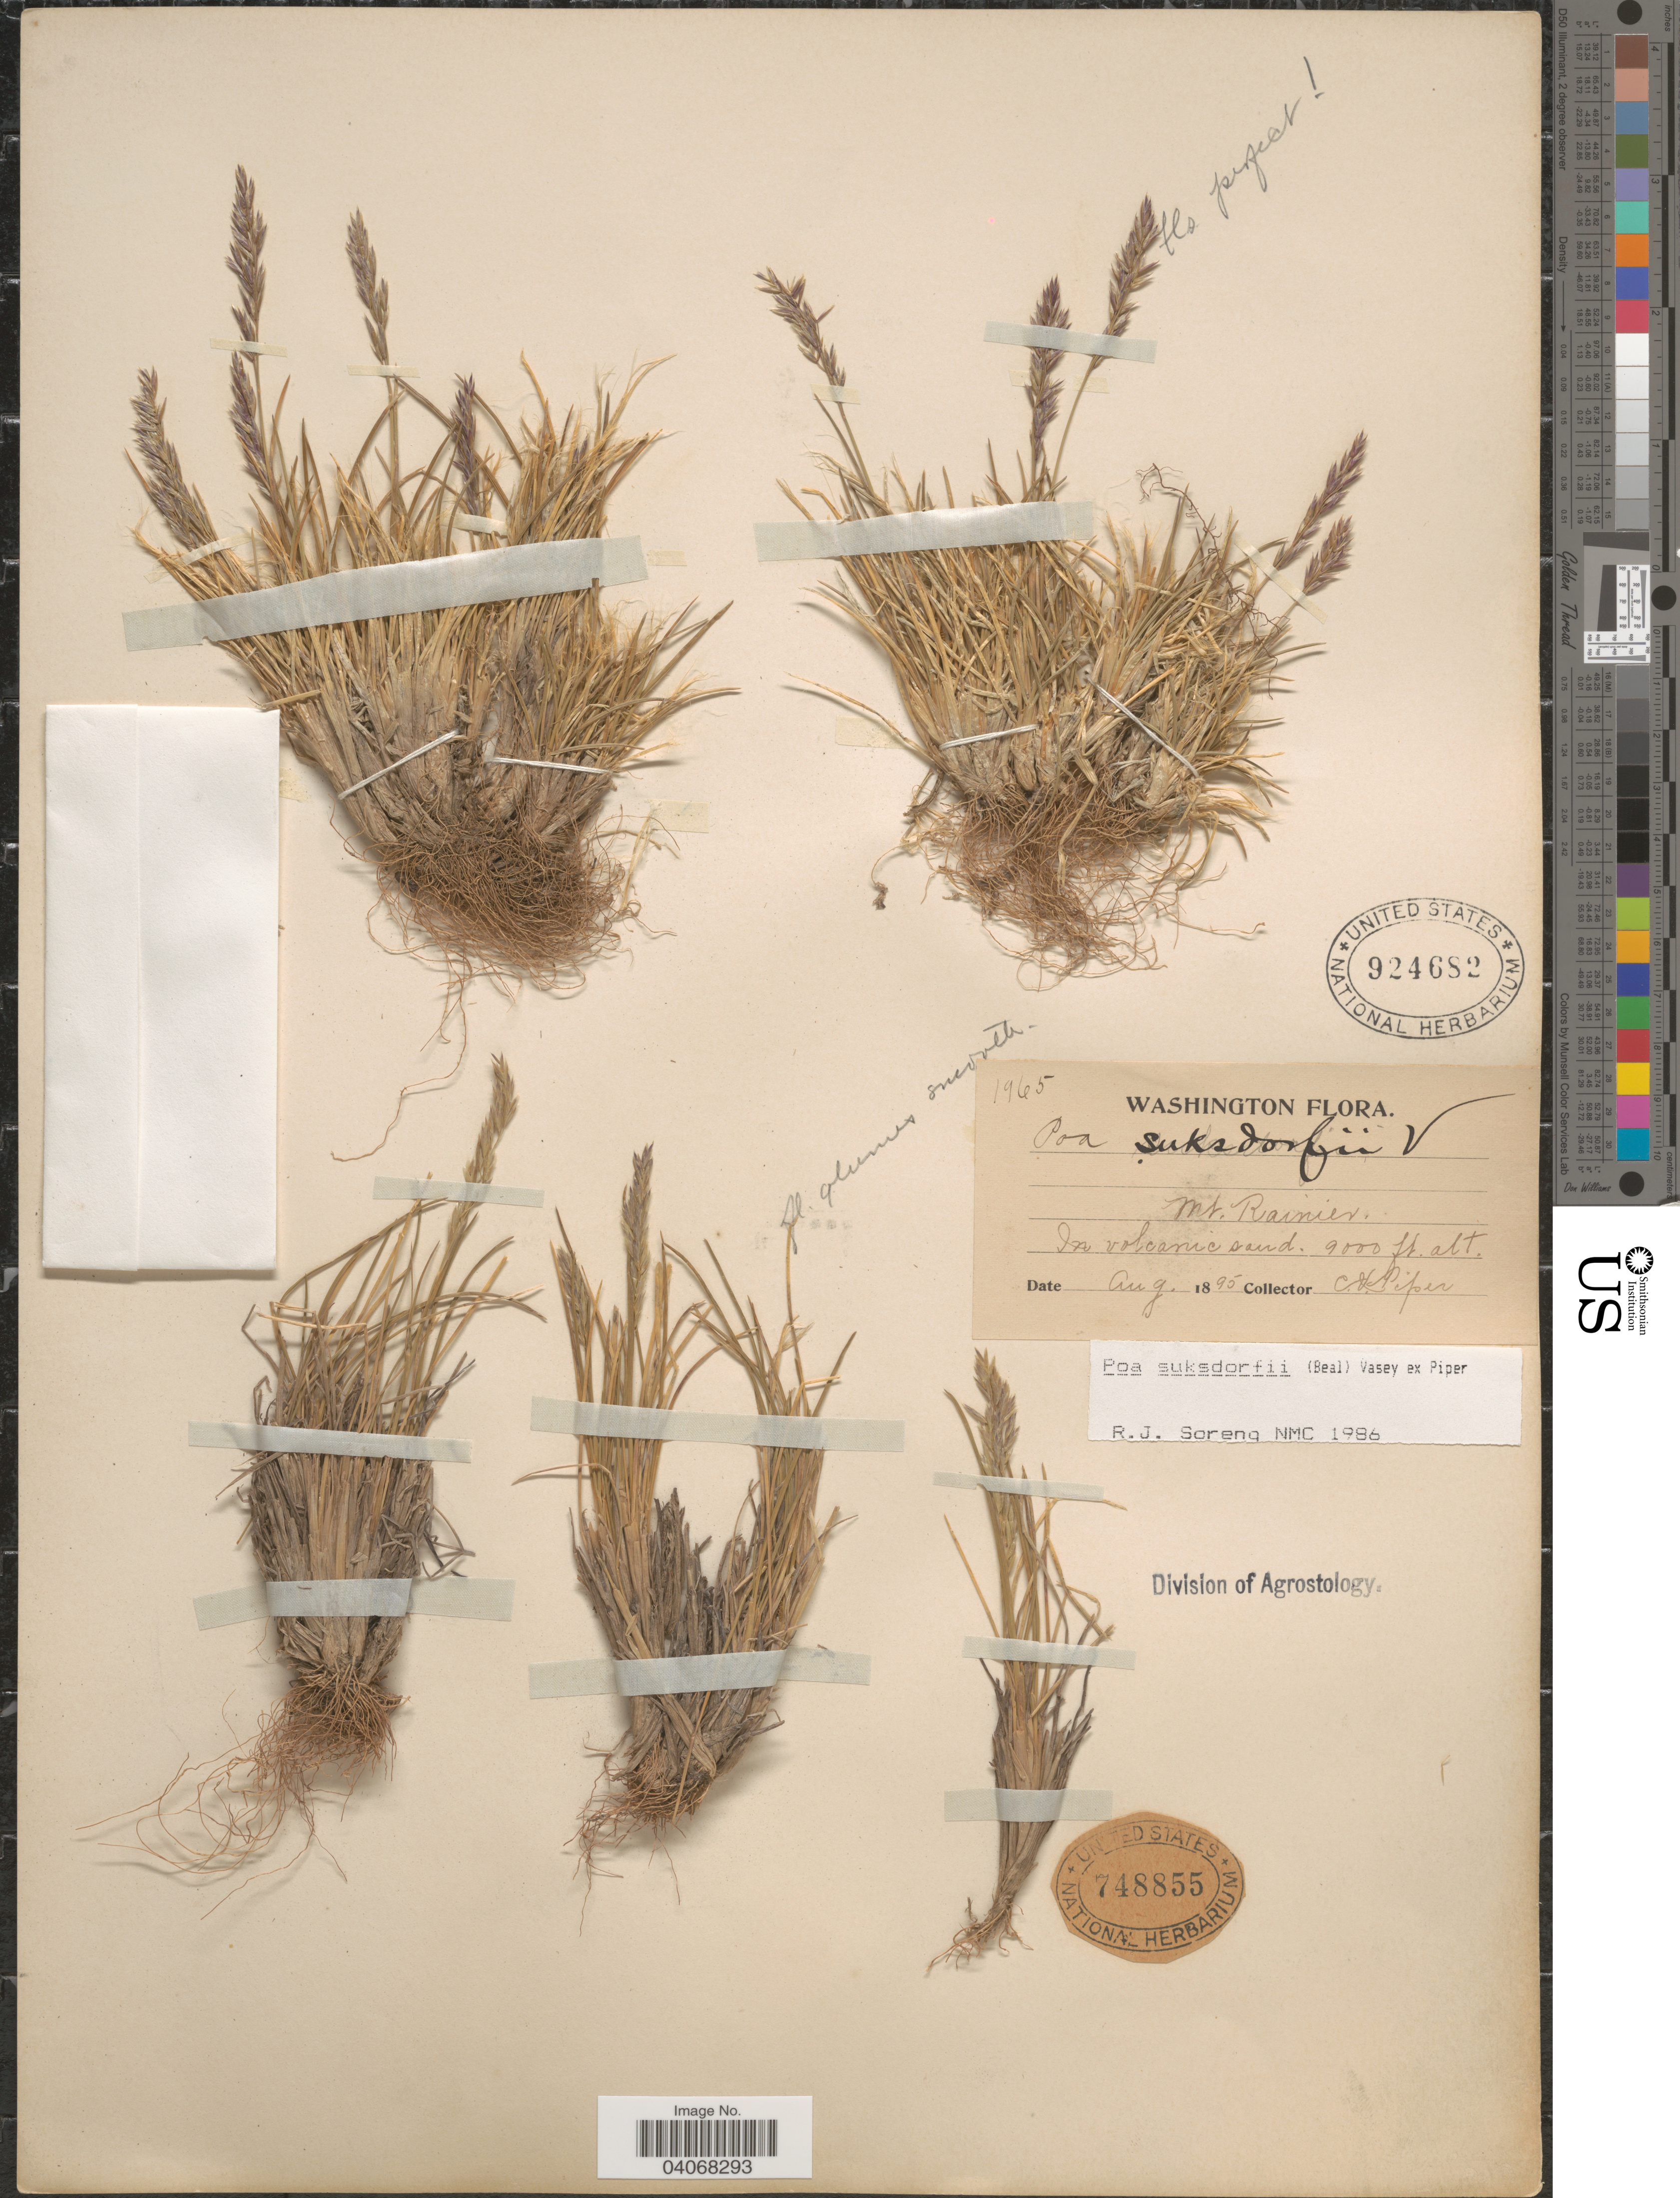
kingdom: Plantae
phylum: Tracheophyta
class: Liliopsida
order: Poales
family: Poaceae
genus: Poa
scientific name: Poa suksdorfii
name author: (W.J. Beal) Vasey ex Piper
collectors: C. V. Piper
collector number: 1965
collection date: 1895-08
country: United States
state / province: Washington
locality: Mt. Rainier. In volcanic sand.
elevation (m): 2743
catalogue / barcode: US 924682